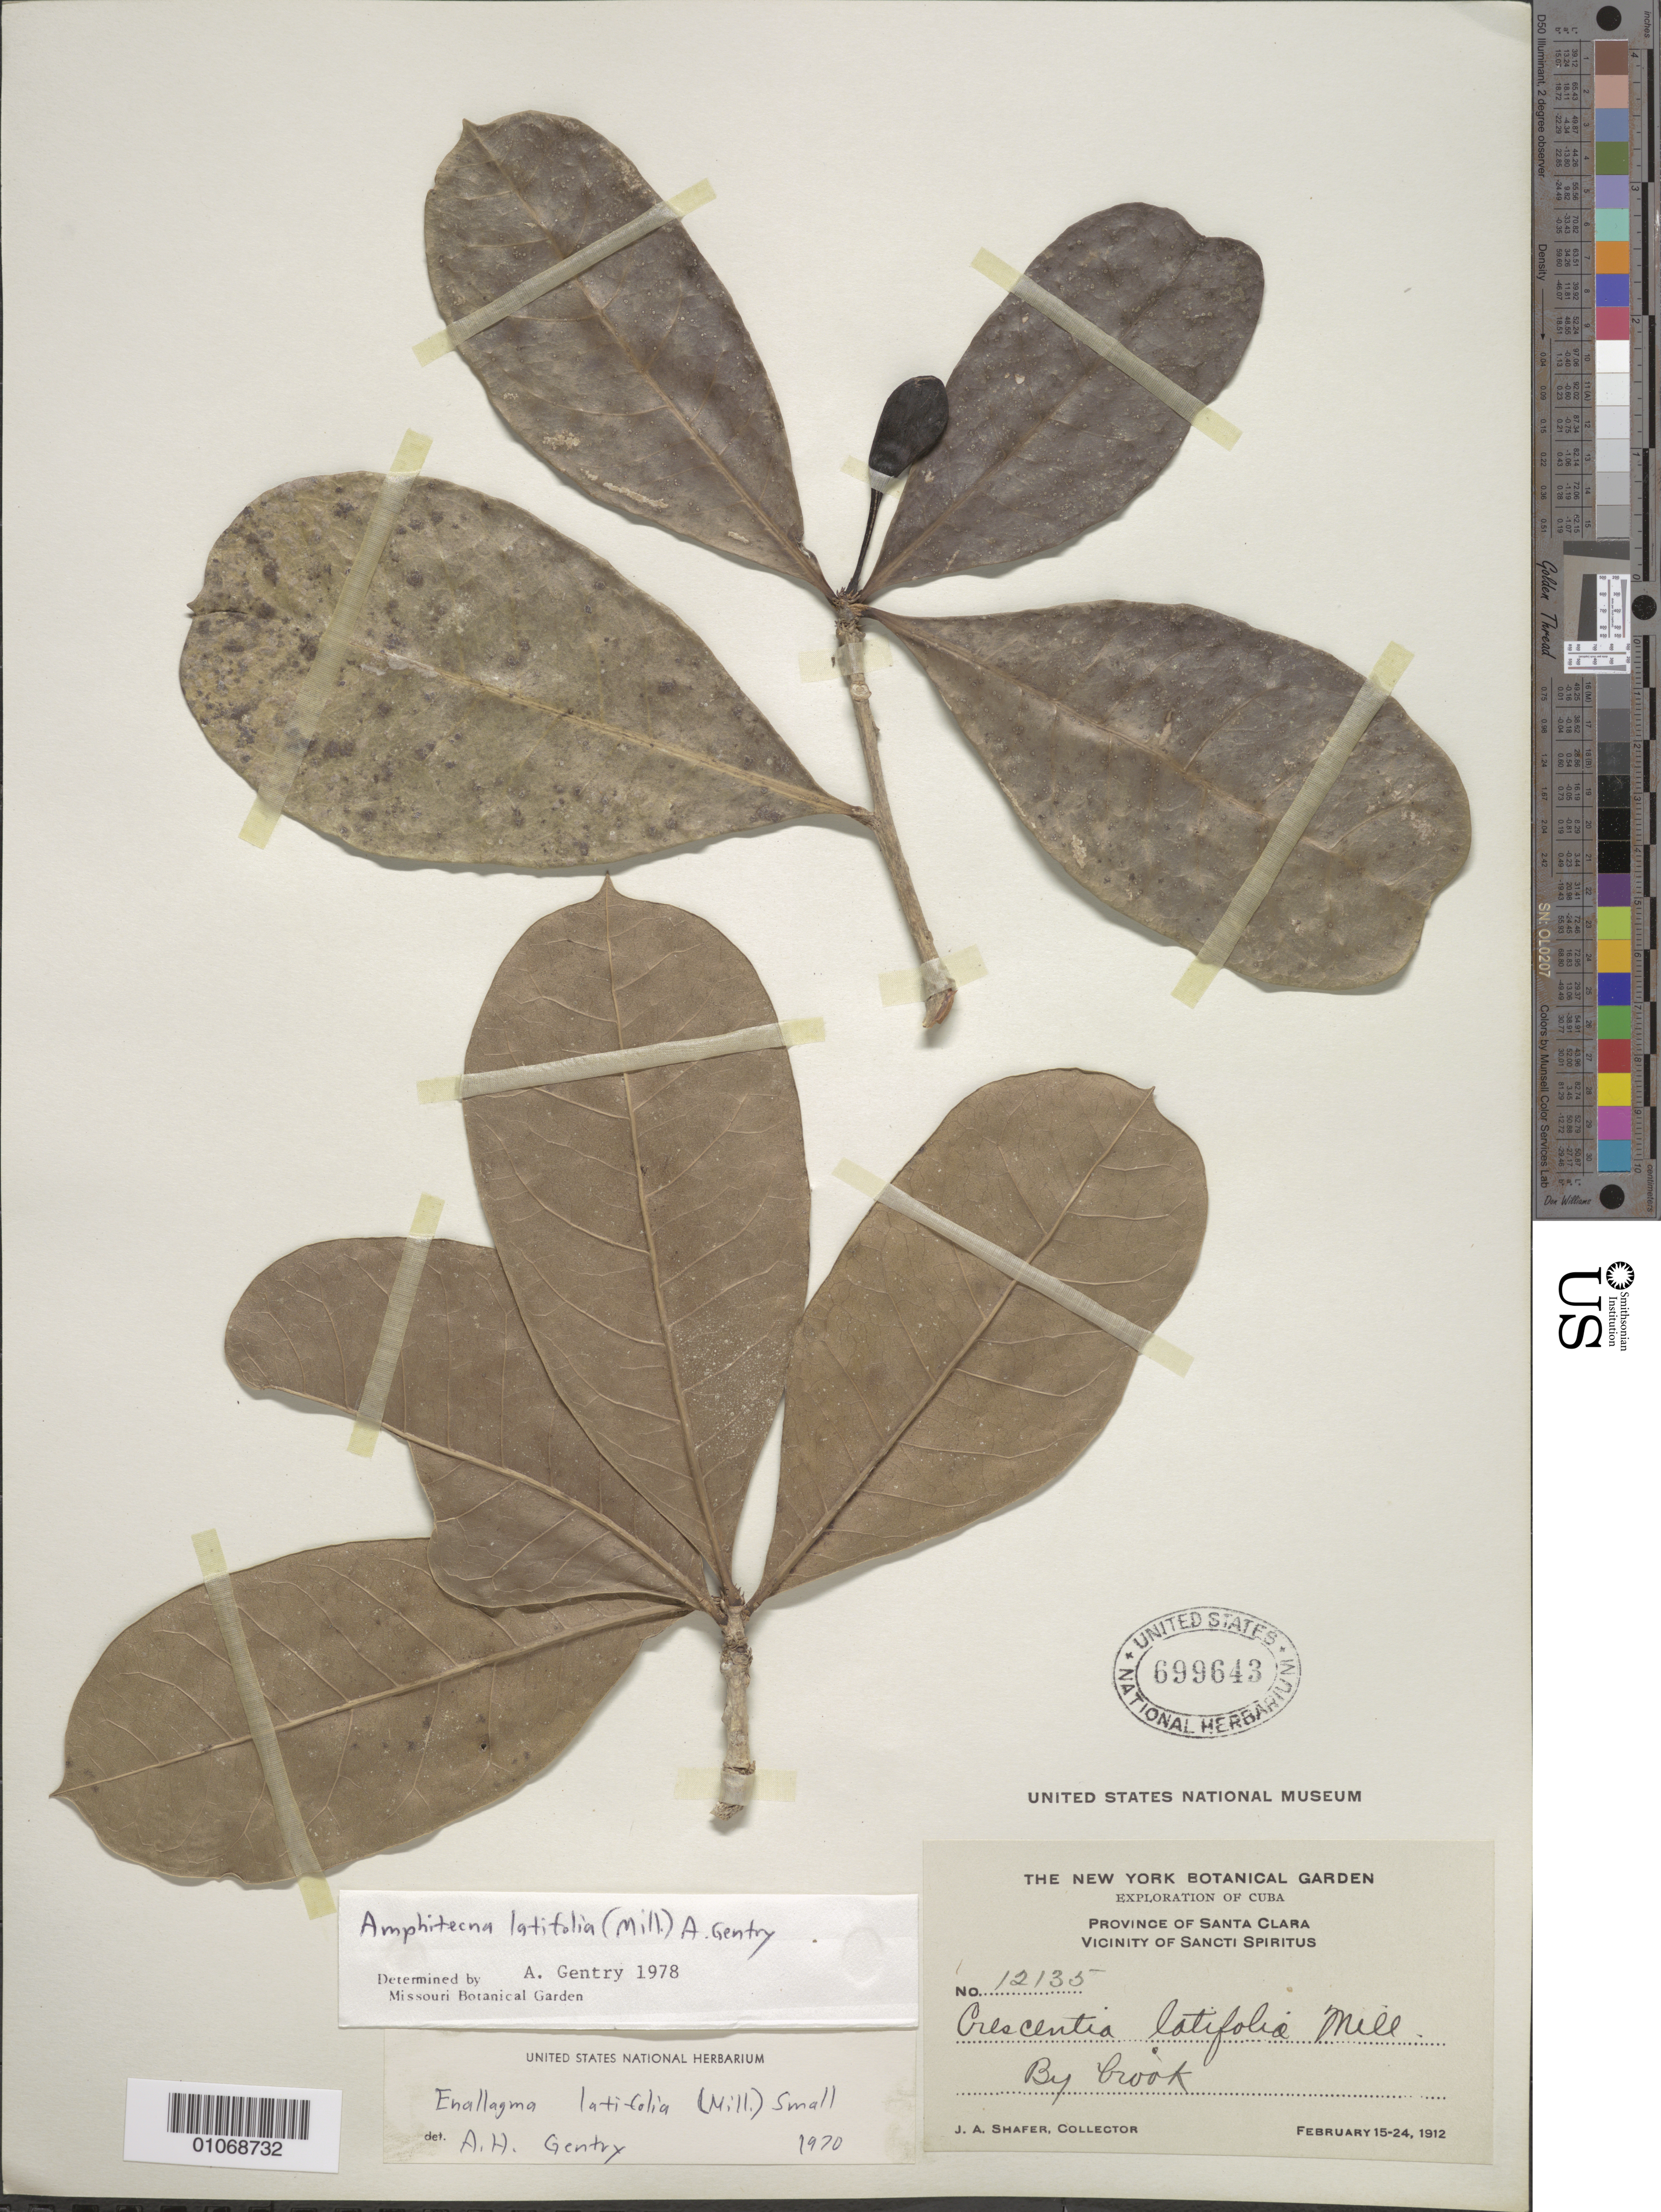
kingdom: Plantae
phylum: Tracheophyta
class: Magnoliopsida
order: Lamiales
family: Bignoniaceae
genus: Amphitecna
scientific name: Amphitecna latifolia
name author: (Mill.) A.H. Gentry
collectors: J. A. Shafer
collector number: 12135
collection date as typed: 15 Feb 1912 to 24 Feb 1912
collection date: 1912-02-15/1912-02-24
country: Cuba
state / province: Sancti Spiritus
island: Cuba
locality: By brook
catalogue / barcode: US 699643